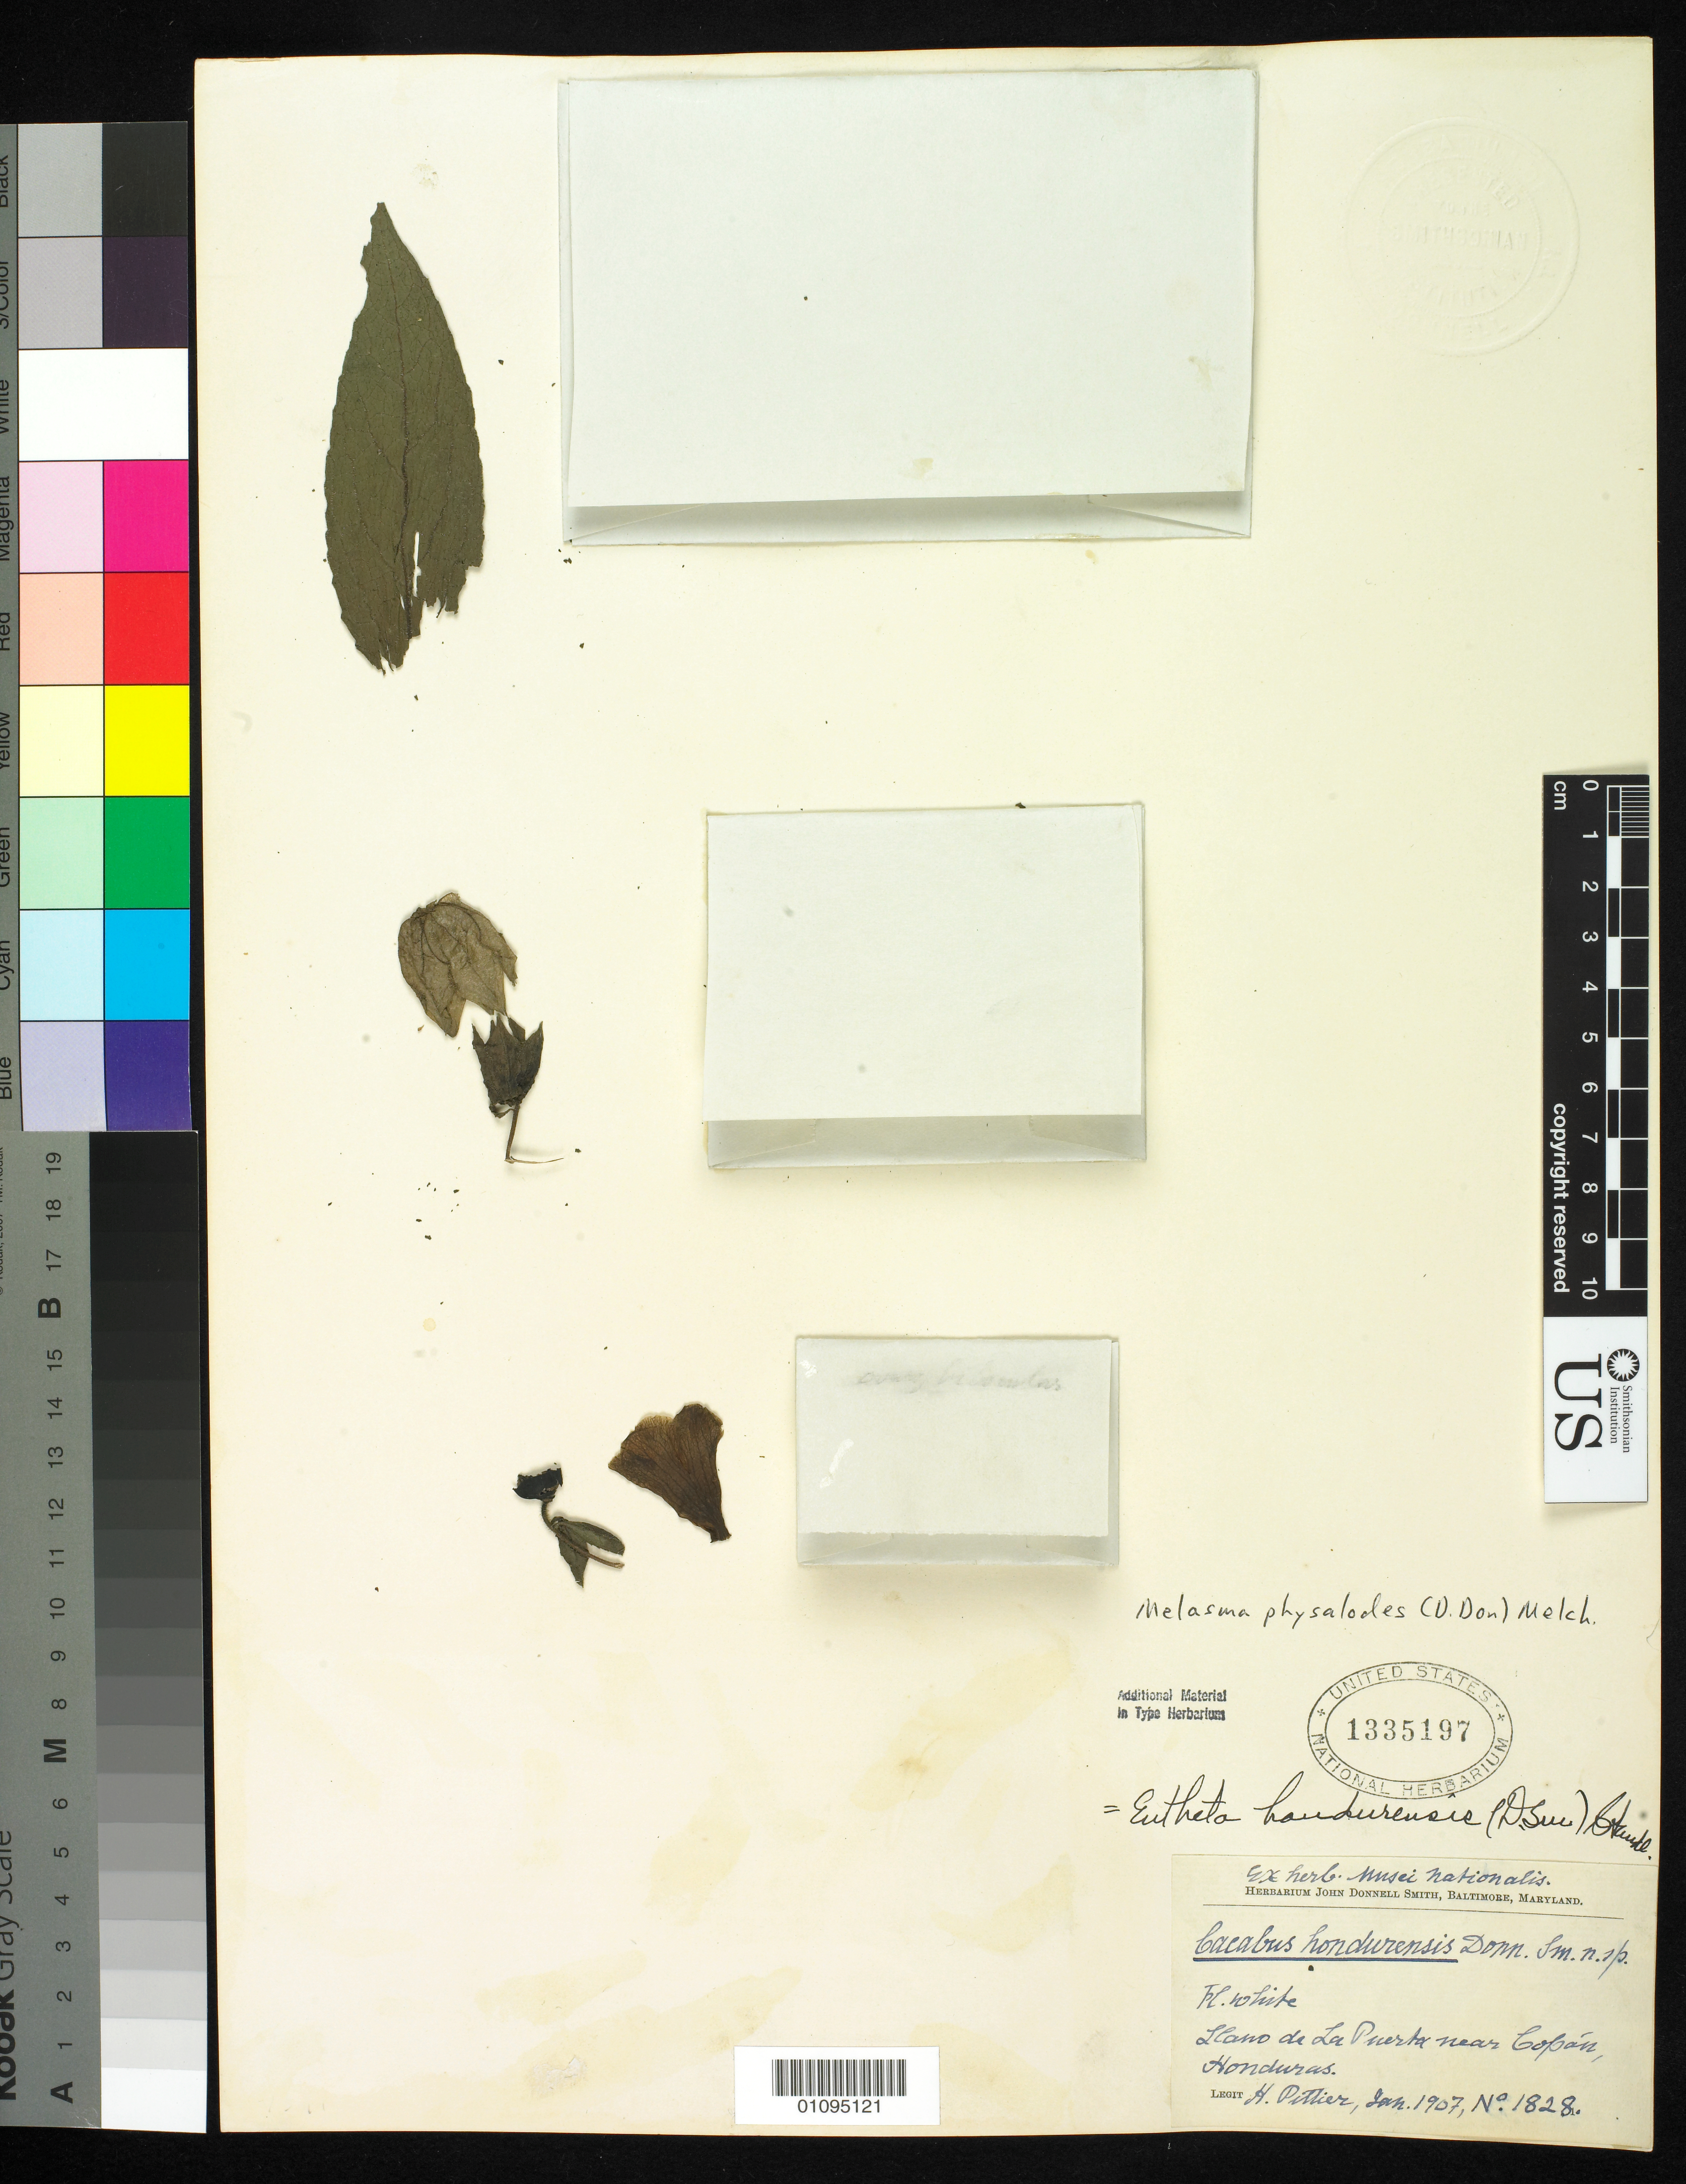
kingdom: Plantae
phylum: Tracheophyta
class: Magnoliopsida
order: Solanales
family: Solanaceae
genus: Cacabus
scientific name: Cacabus hondurensis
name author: Donn. Sm.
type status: Isotype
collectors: H. F. Pittier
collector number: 1828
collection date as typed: Jan 1907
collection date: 1907-01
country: Honduras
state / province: Copán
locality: Llano de la Puerta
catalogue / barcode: US 1335197